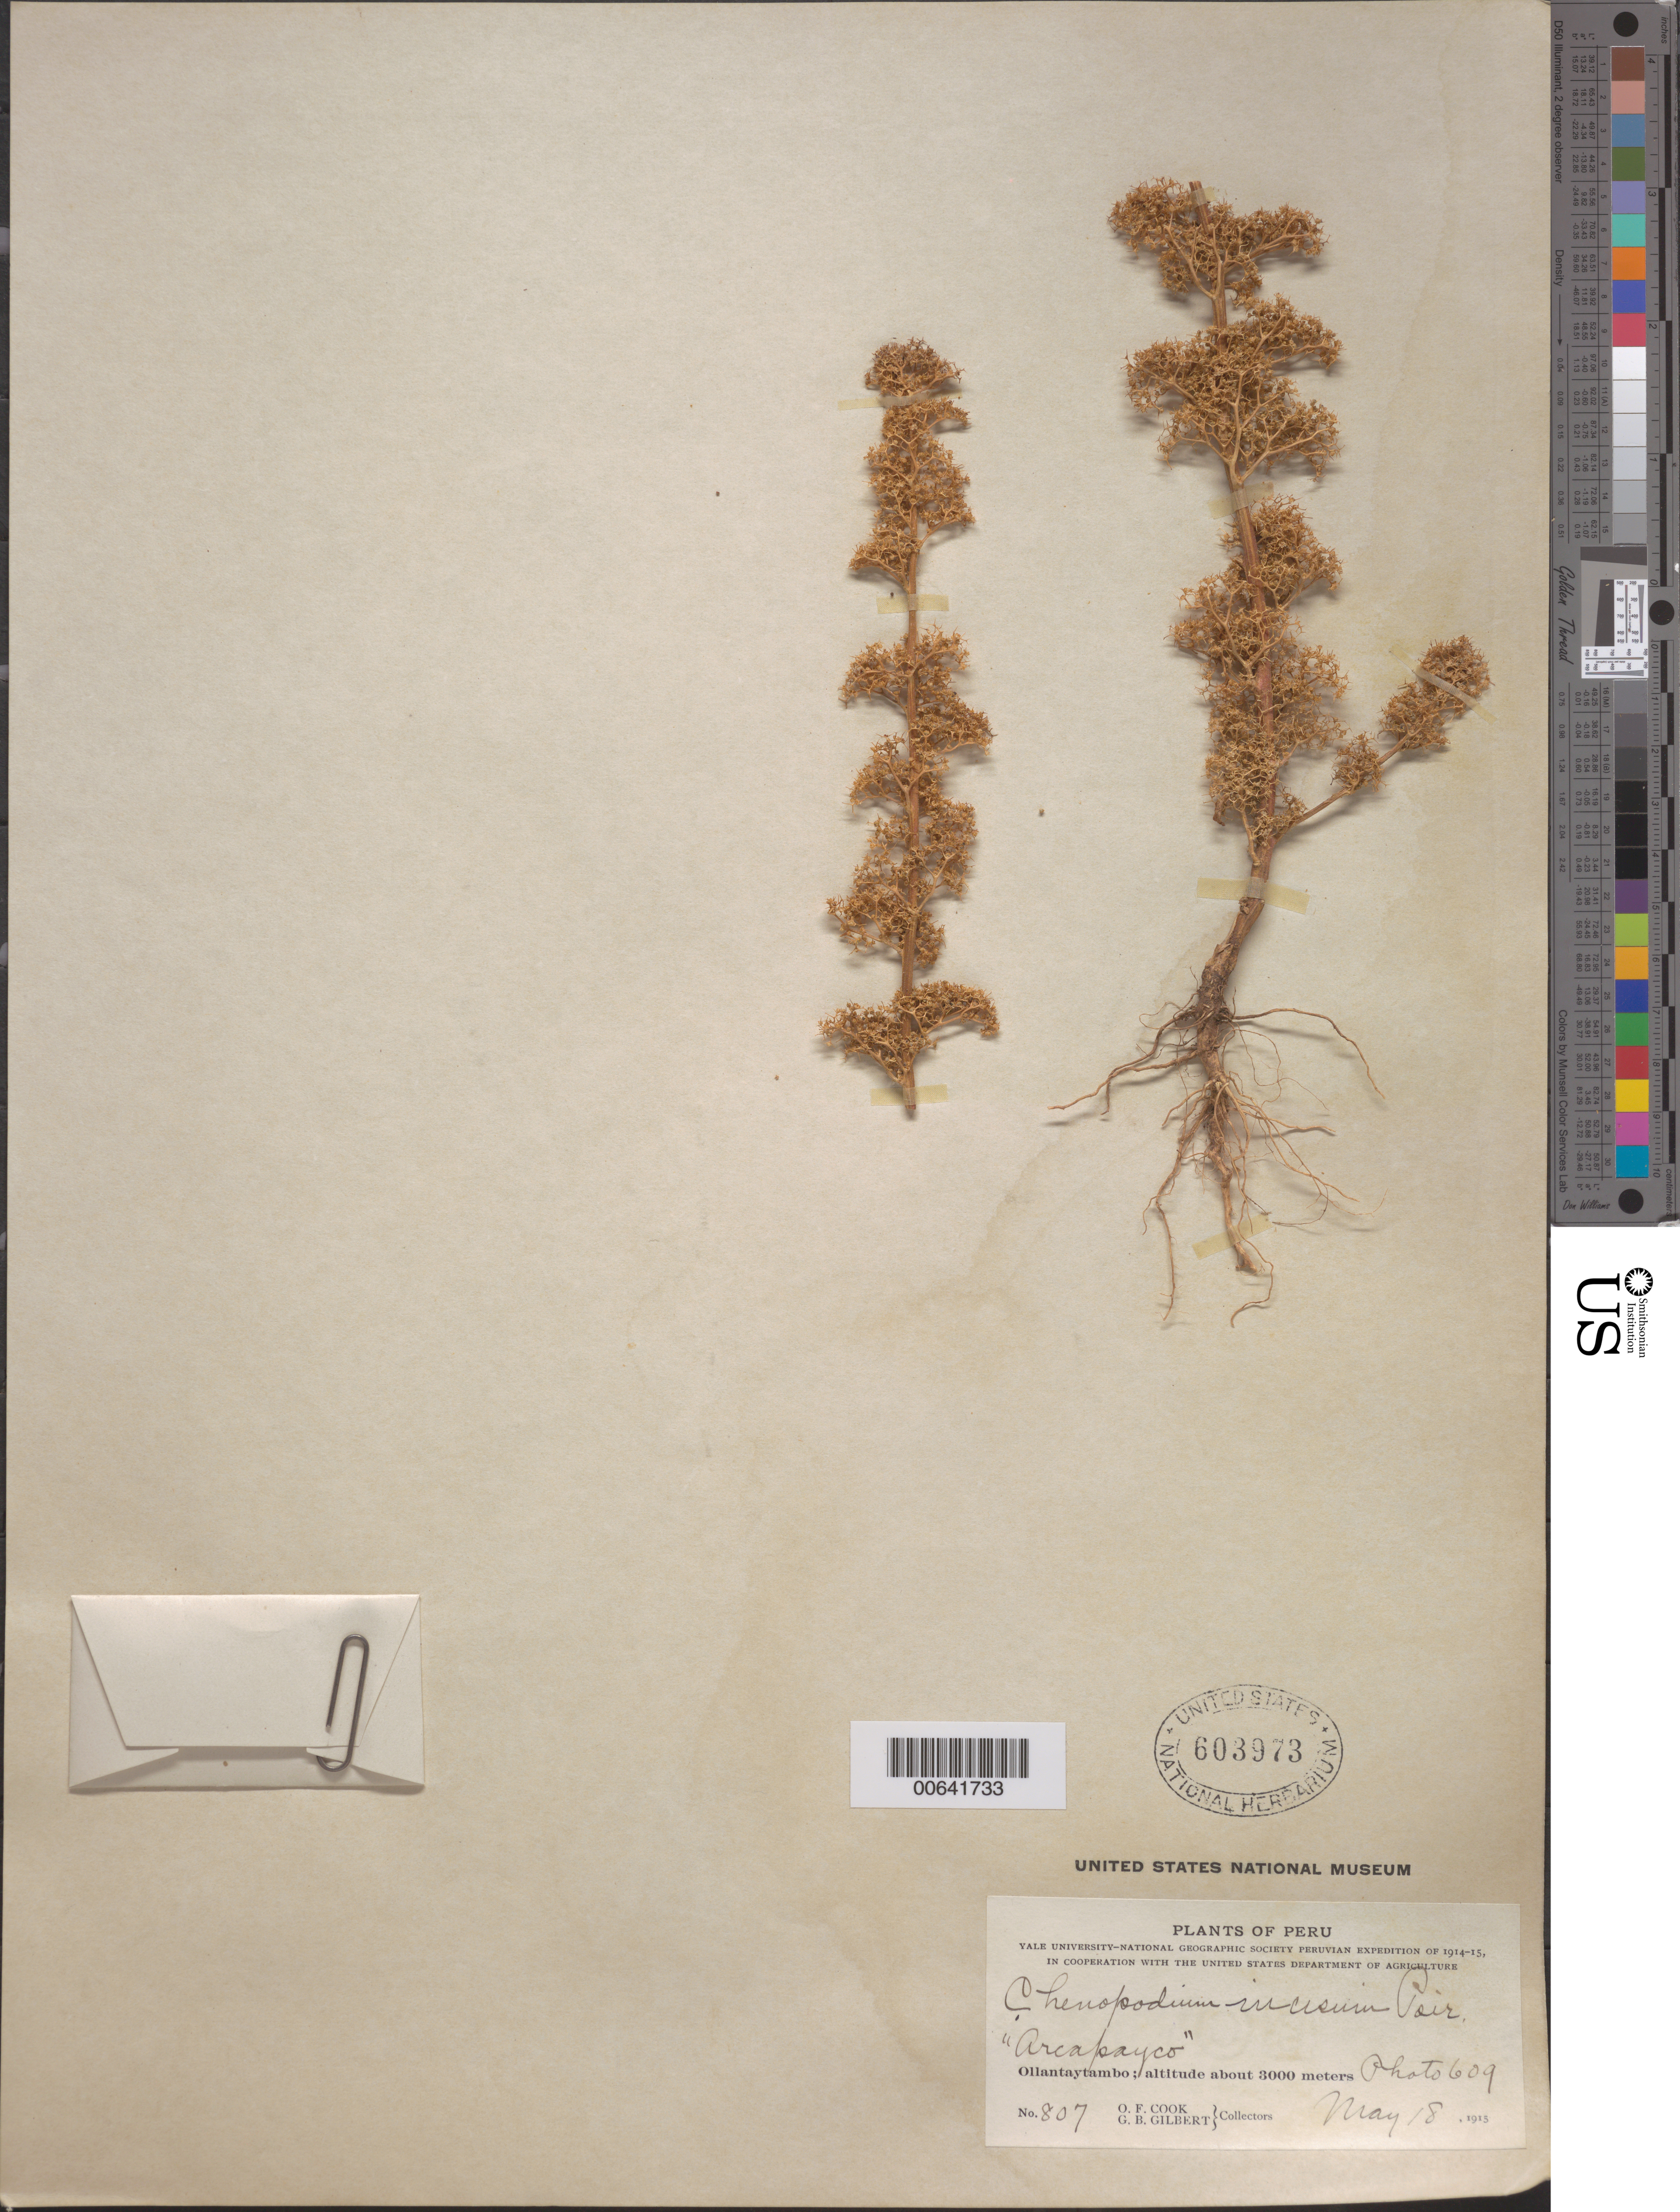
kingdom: Plantae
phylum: Tracheophyta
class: Magnoliopsida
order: Caryophyllales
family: Amaranthaceae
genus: Chenopodium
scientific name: Chenopodium incisum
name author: Poir.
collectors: O. F. Cook & G. B. Gilbert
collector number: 807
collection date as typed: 18 May 1915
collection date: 1915-05-18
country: Bolivia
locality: Ollantay Tambo.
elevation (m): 3000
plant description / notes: Common name: arcapayco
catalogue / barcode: US 603973